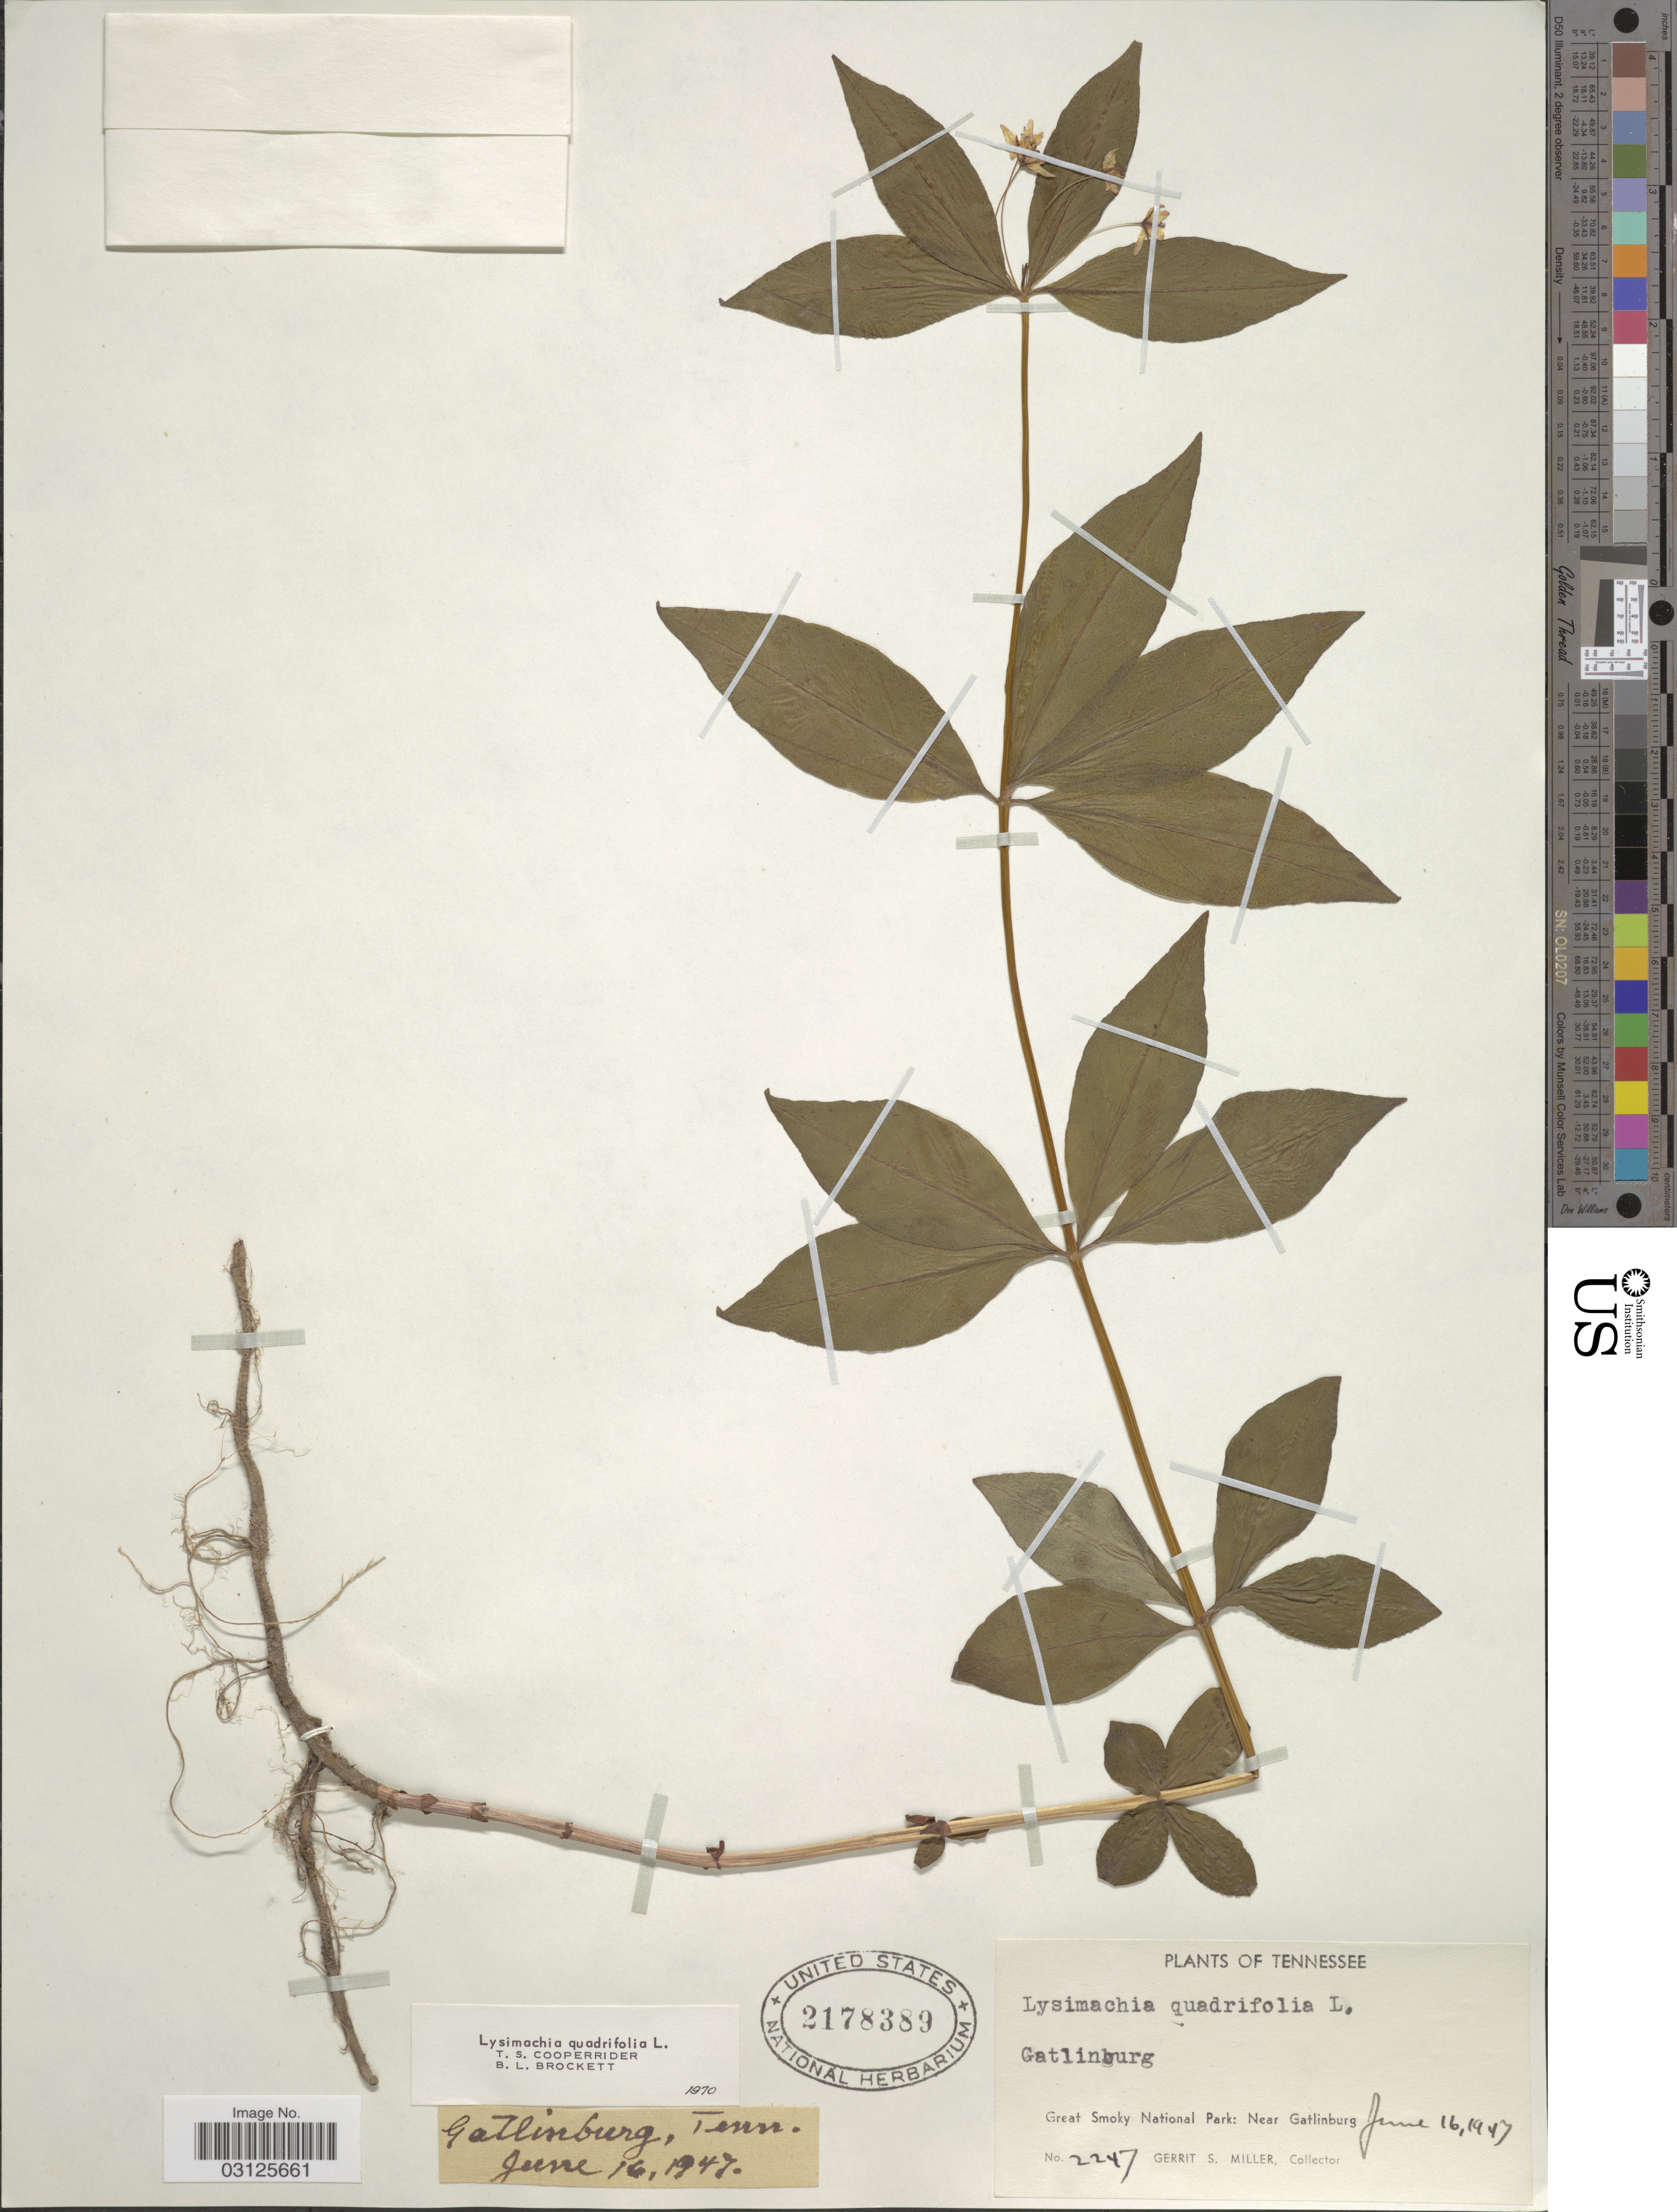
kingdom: Plantae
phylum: Tracheophyta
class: Magnoliopsida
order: Ericales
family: Primulaceae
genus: Lysimachia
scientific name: Lysimachia quadrifolia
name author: L.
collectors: G. S. Miller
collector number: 2247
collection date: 1947-06-16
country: United States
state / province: Tennessee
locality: Gatlinburg, Great Smoky National Park: Near Gatlinburg.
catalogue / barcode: US 2178389